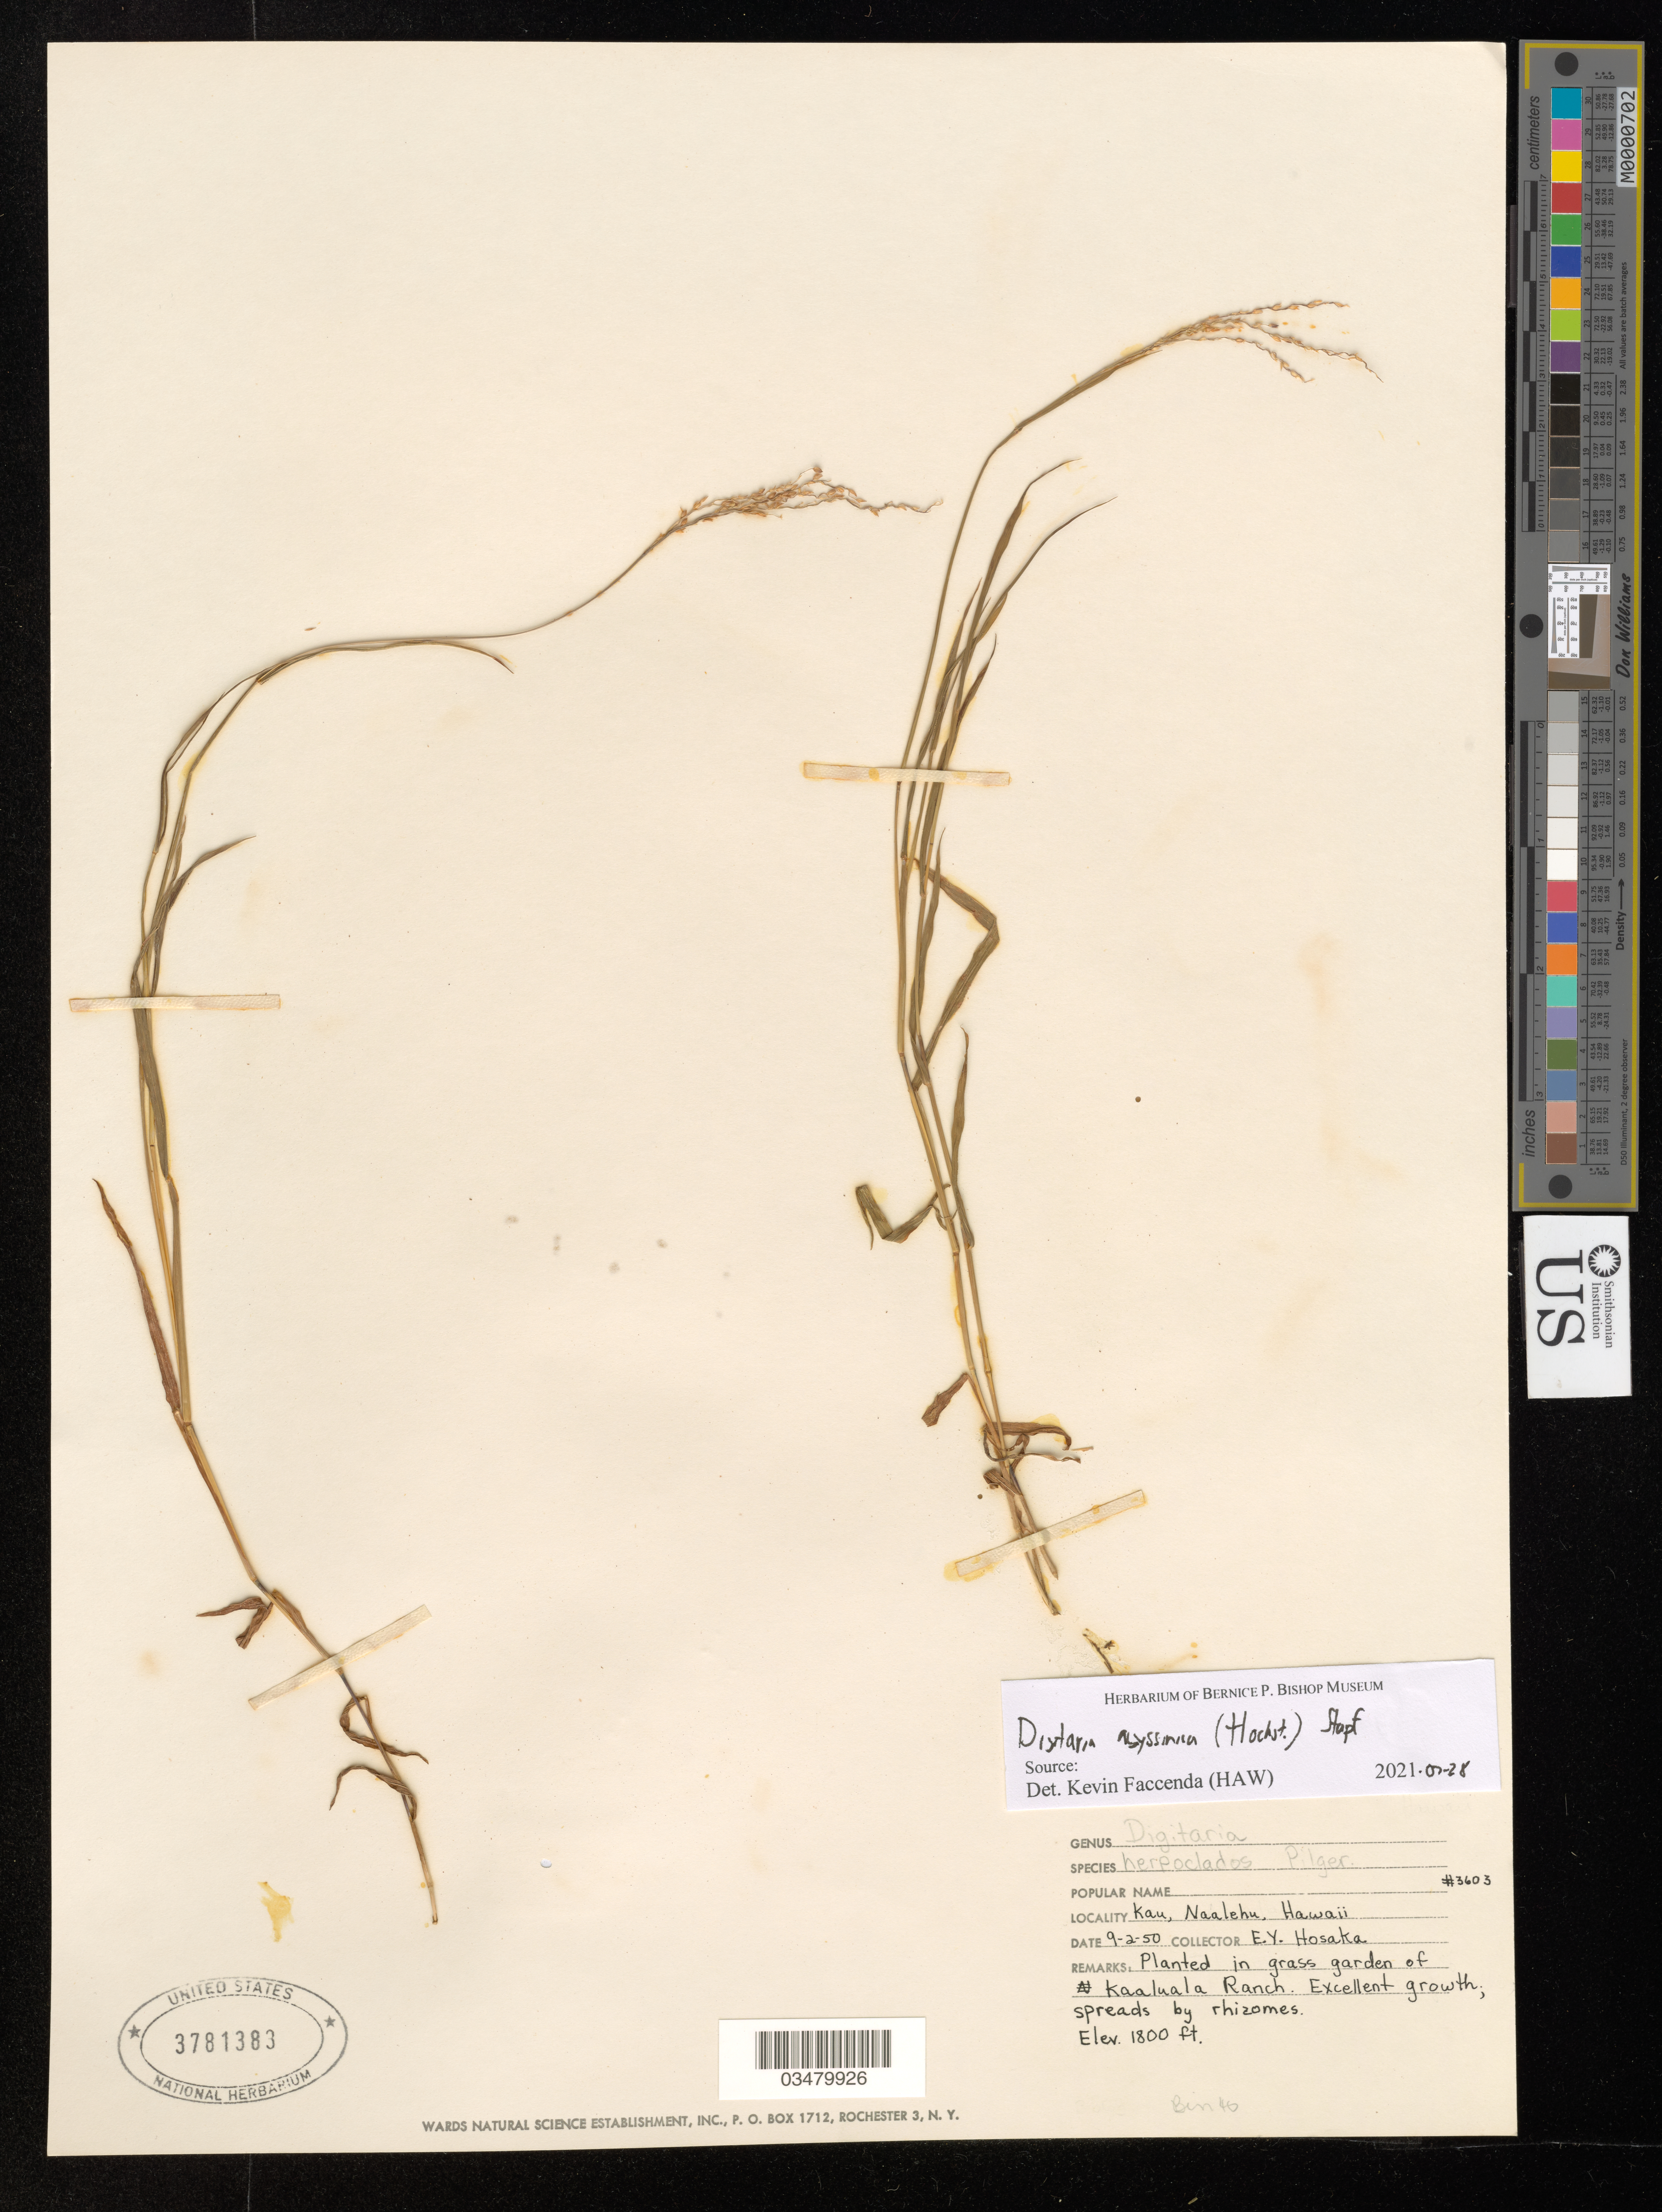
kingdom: Plantae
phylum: Tracheophyta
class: Liliopsida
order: Poales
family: Poaceae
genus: Digitaria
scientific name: Digitaria abyssinica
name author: (Hochst. ex Rich.) Stapf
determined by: Faccenda, K.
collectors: E. Y. Hosaka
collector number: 3603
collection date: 1950-09-02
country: United States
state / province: Hawaii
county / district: Hawaii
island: Hawaii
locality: Kau, Naalehu, Hawaii, Kaaluala Ranch, grass garden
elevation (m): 549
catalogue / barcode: US 3781383